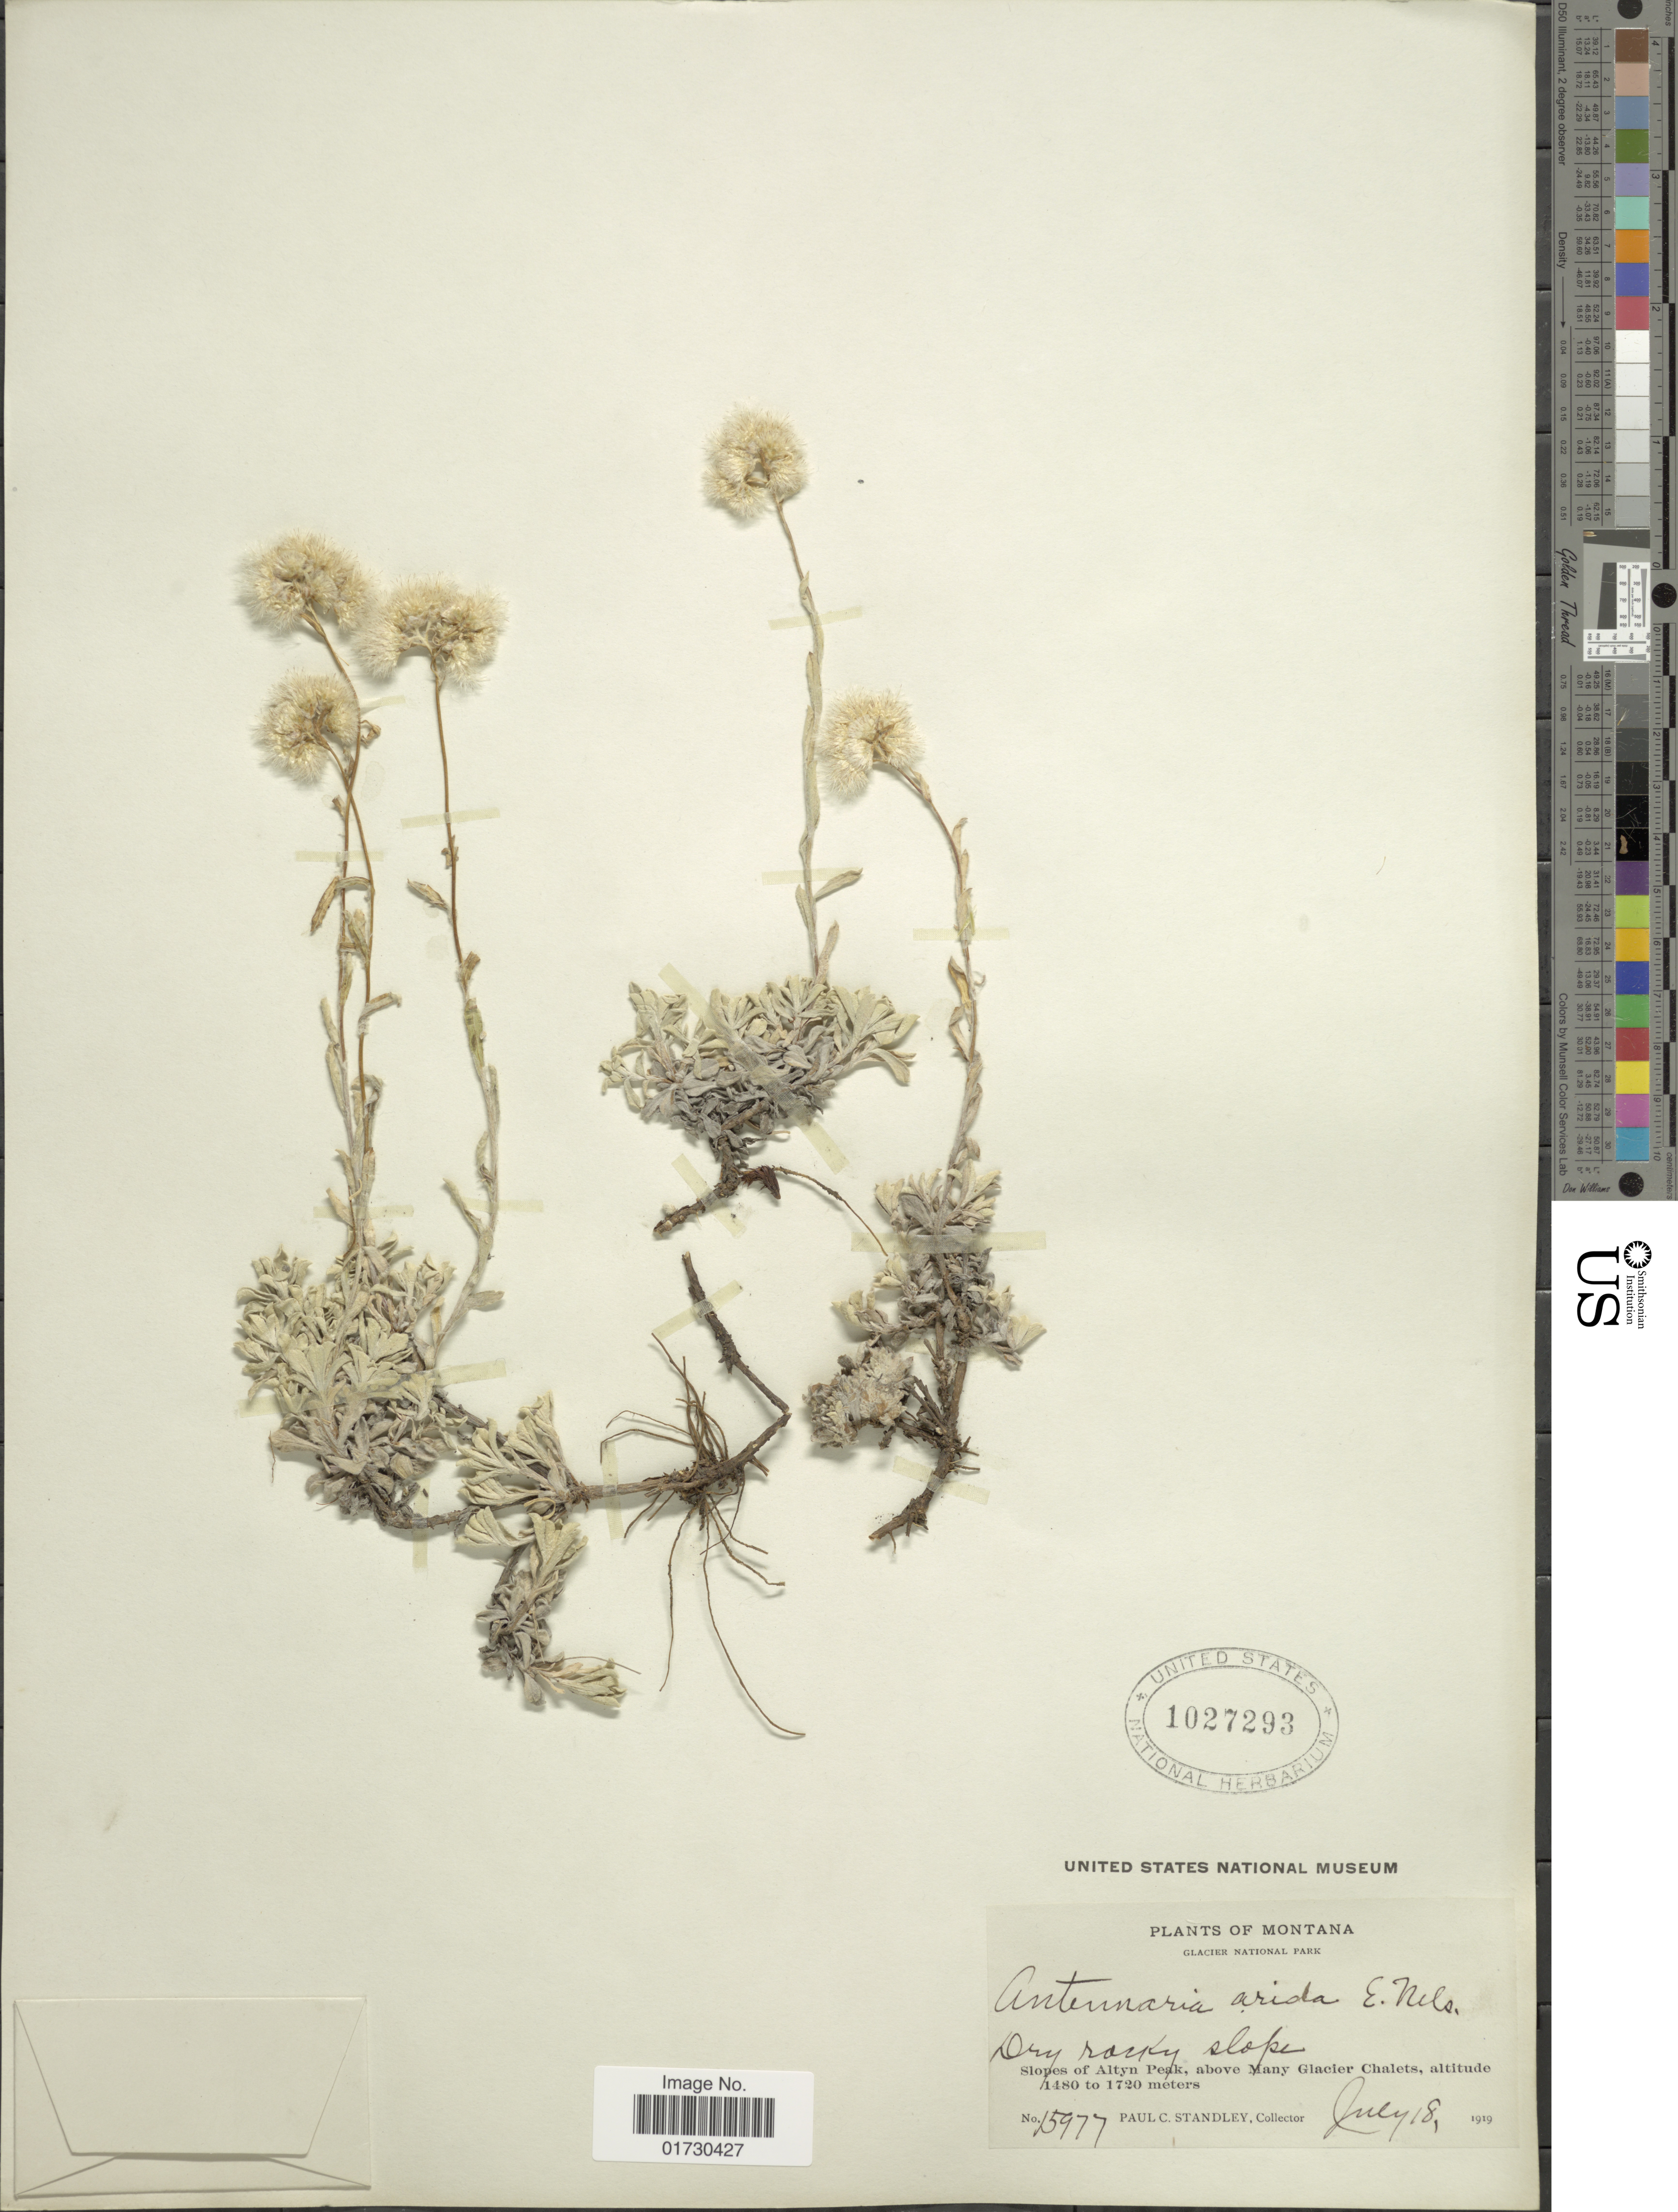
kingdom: Plantae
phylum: Tracheophyta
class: Magnoliopsida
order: Asterales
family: Asteraceae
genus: Antennaria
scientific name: Antennaria arida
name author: E.E. Nelson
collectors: P. C. Standley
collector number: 15977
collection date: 1919-07-18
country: United States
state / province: Montana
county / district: Glacier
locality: Glacier National Park, Slopes of Altyn Peak, above Many Glacier Chalets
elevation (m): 1480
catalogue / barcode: US 1027293